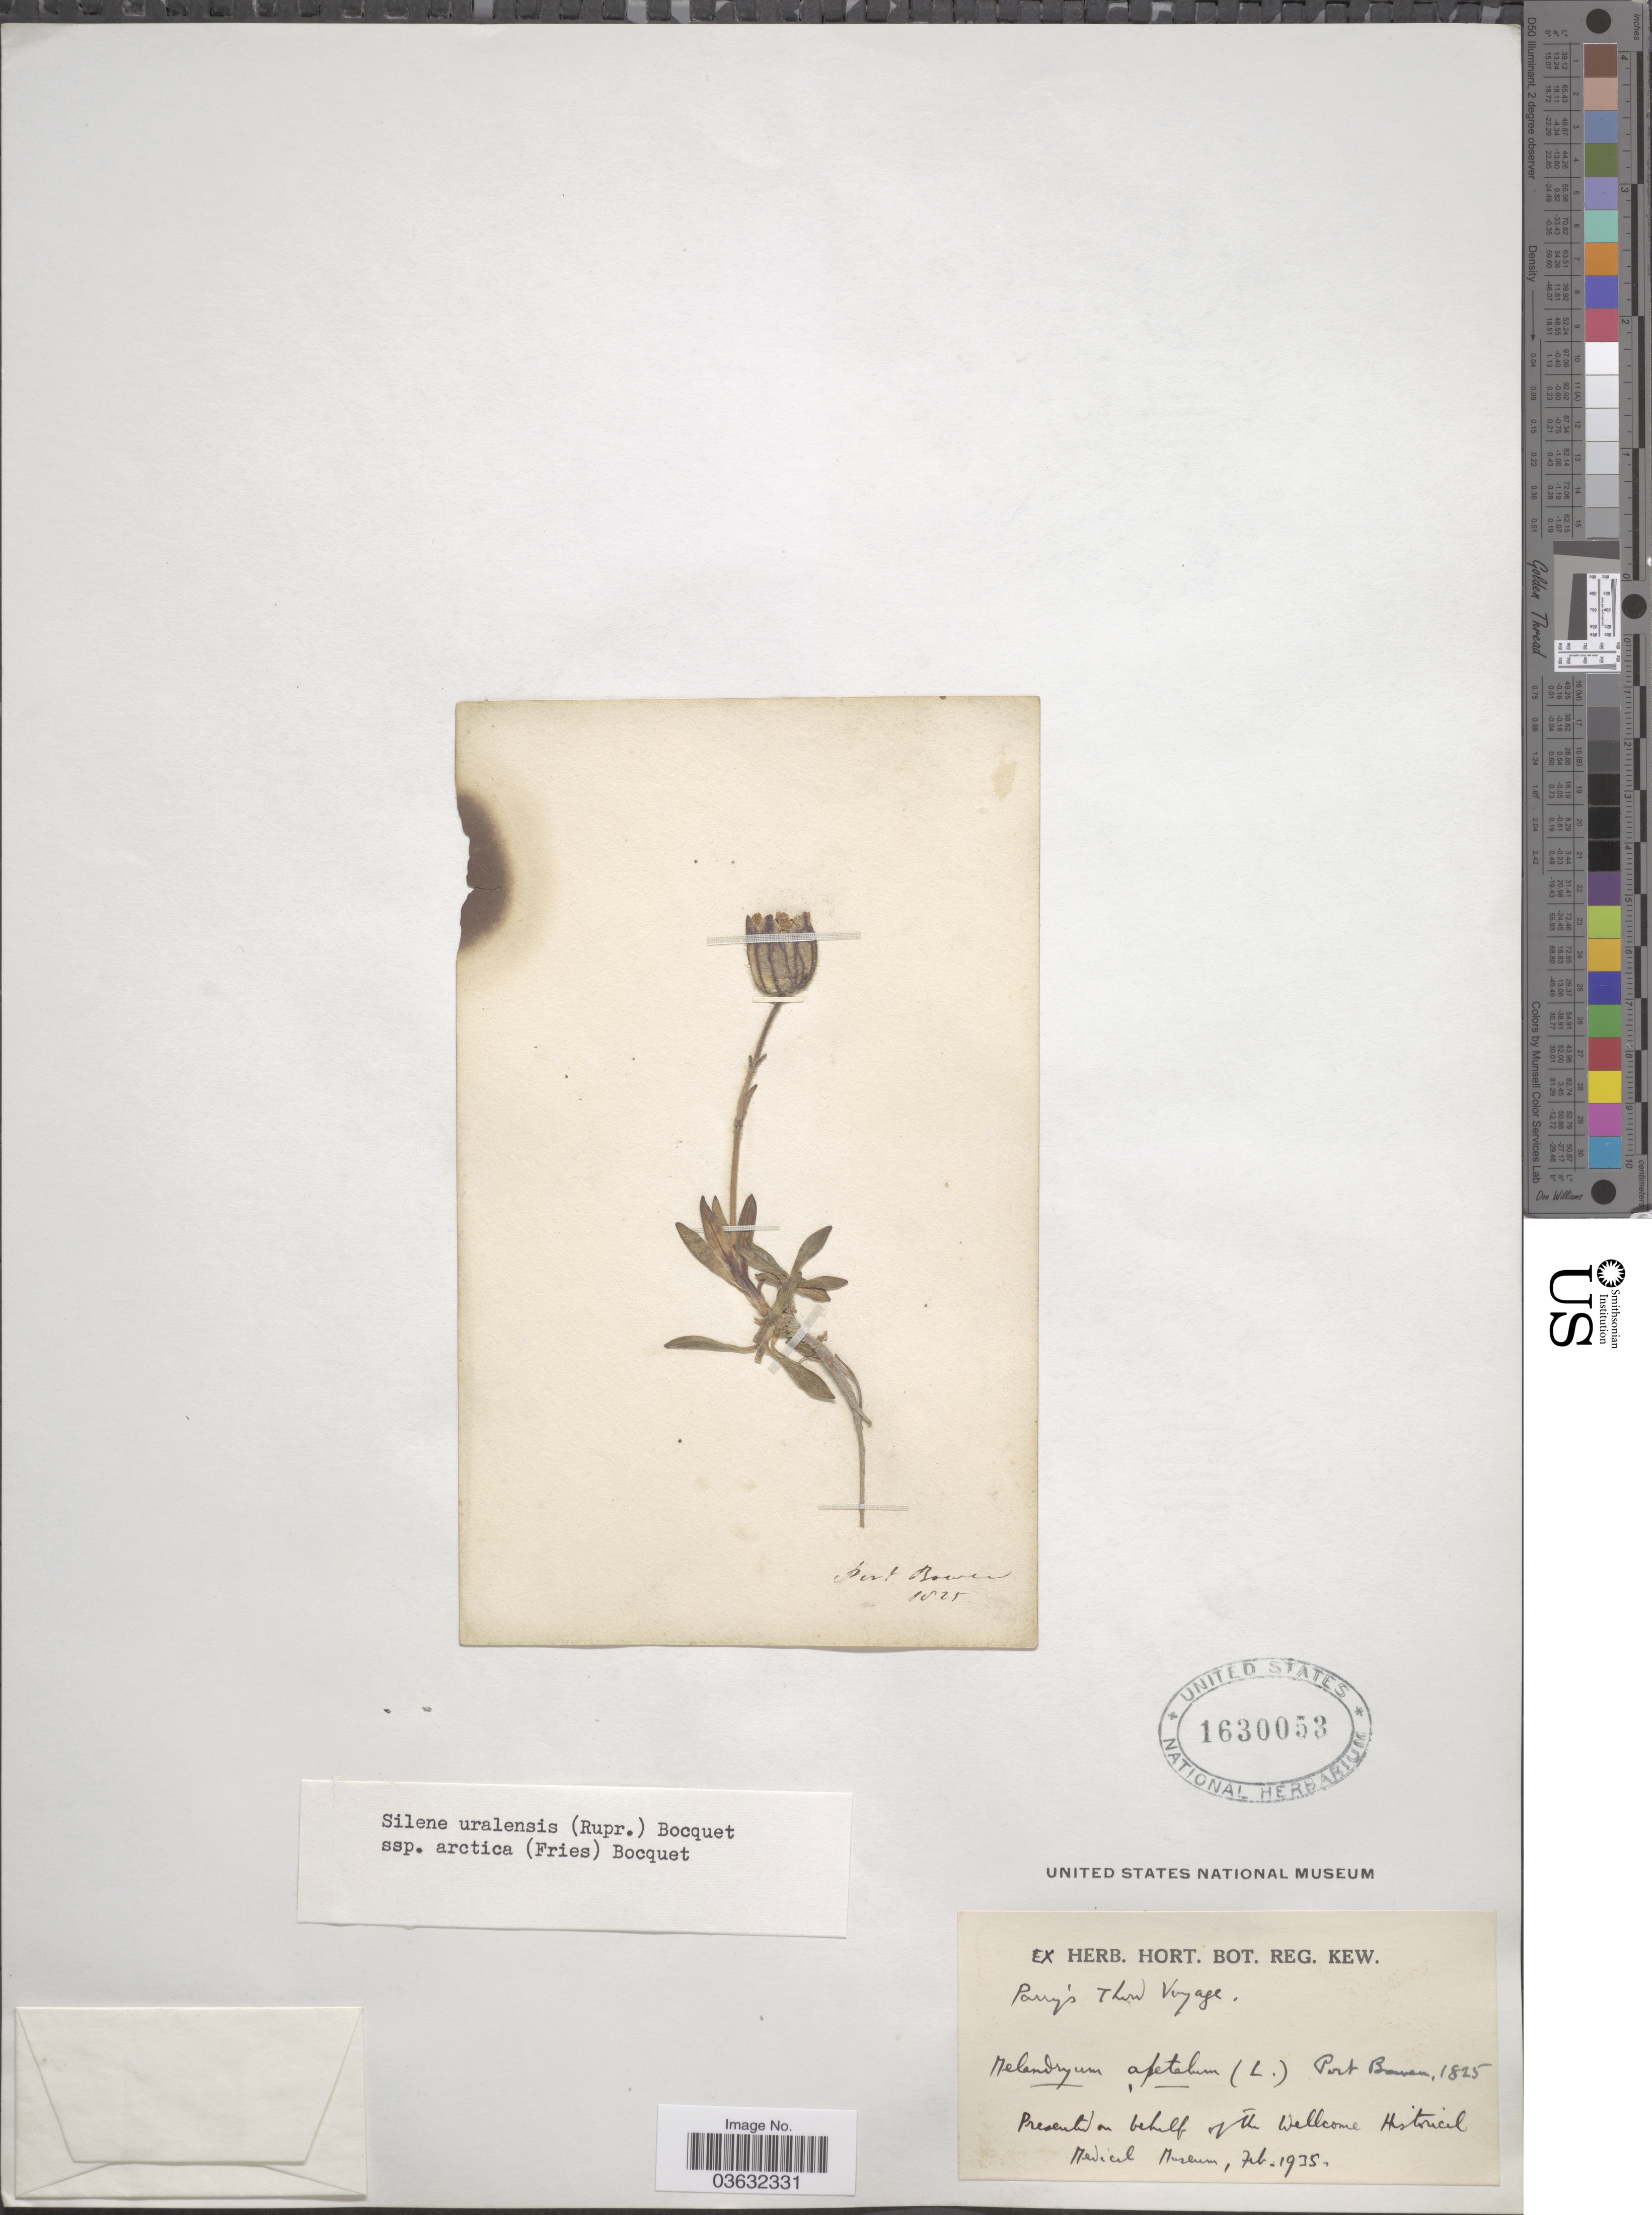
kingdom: Plantae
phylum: Tracheophyta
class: Magnoliopsida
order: Caryophyllales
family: Caryophyllaceae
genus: Silene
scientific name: Silene uralensis subsp. arctica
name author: (Fr.) Bocquet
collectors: Parry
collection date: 1825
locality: Port Bower [interpreted].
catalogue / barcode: US 1630053